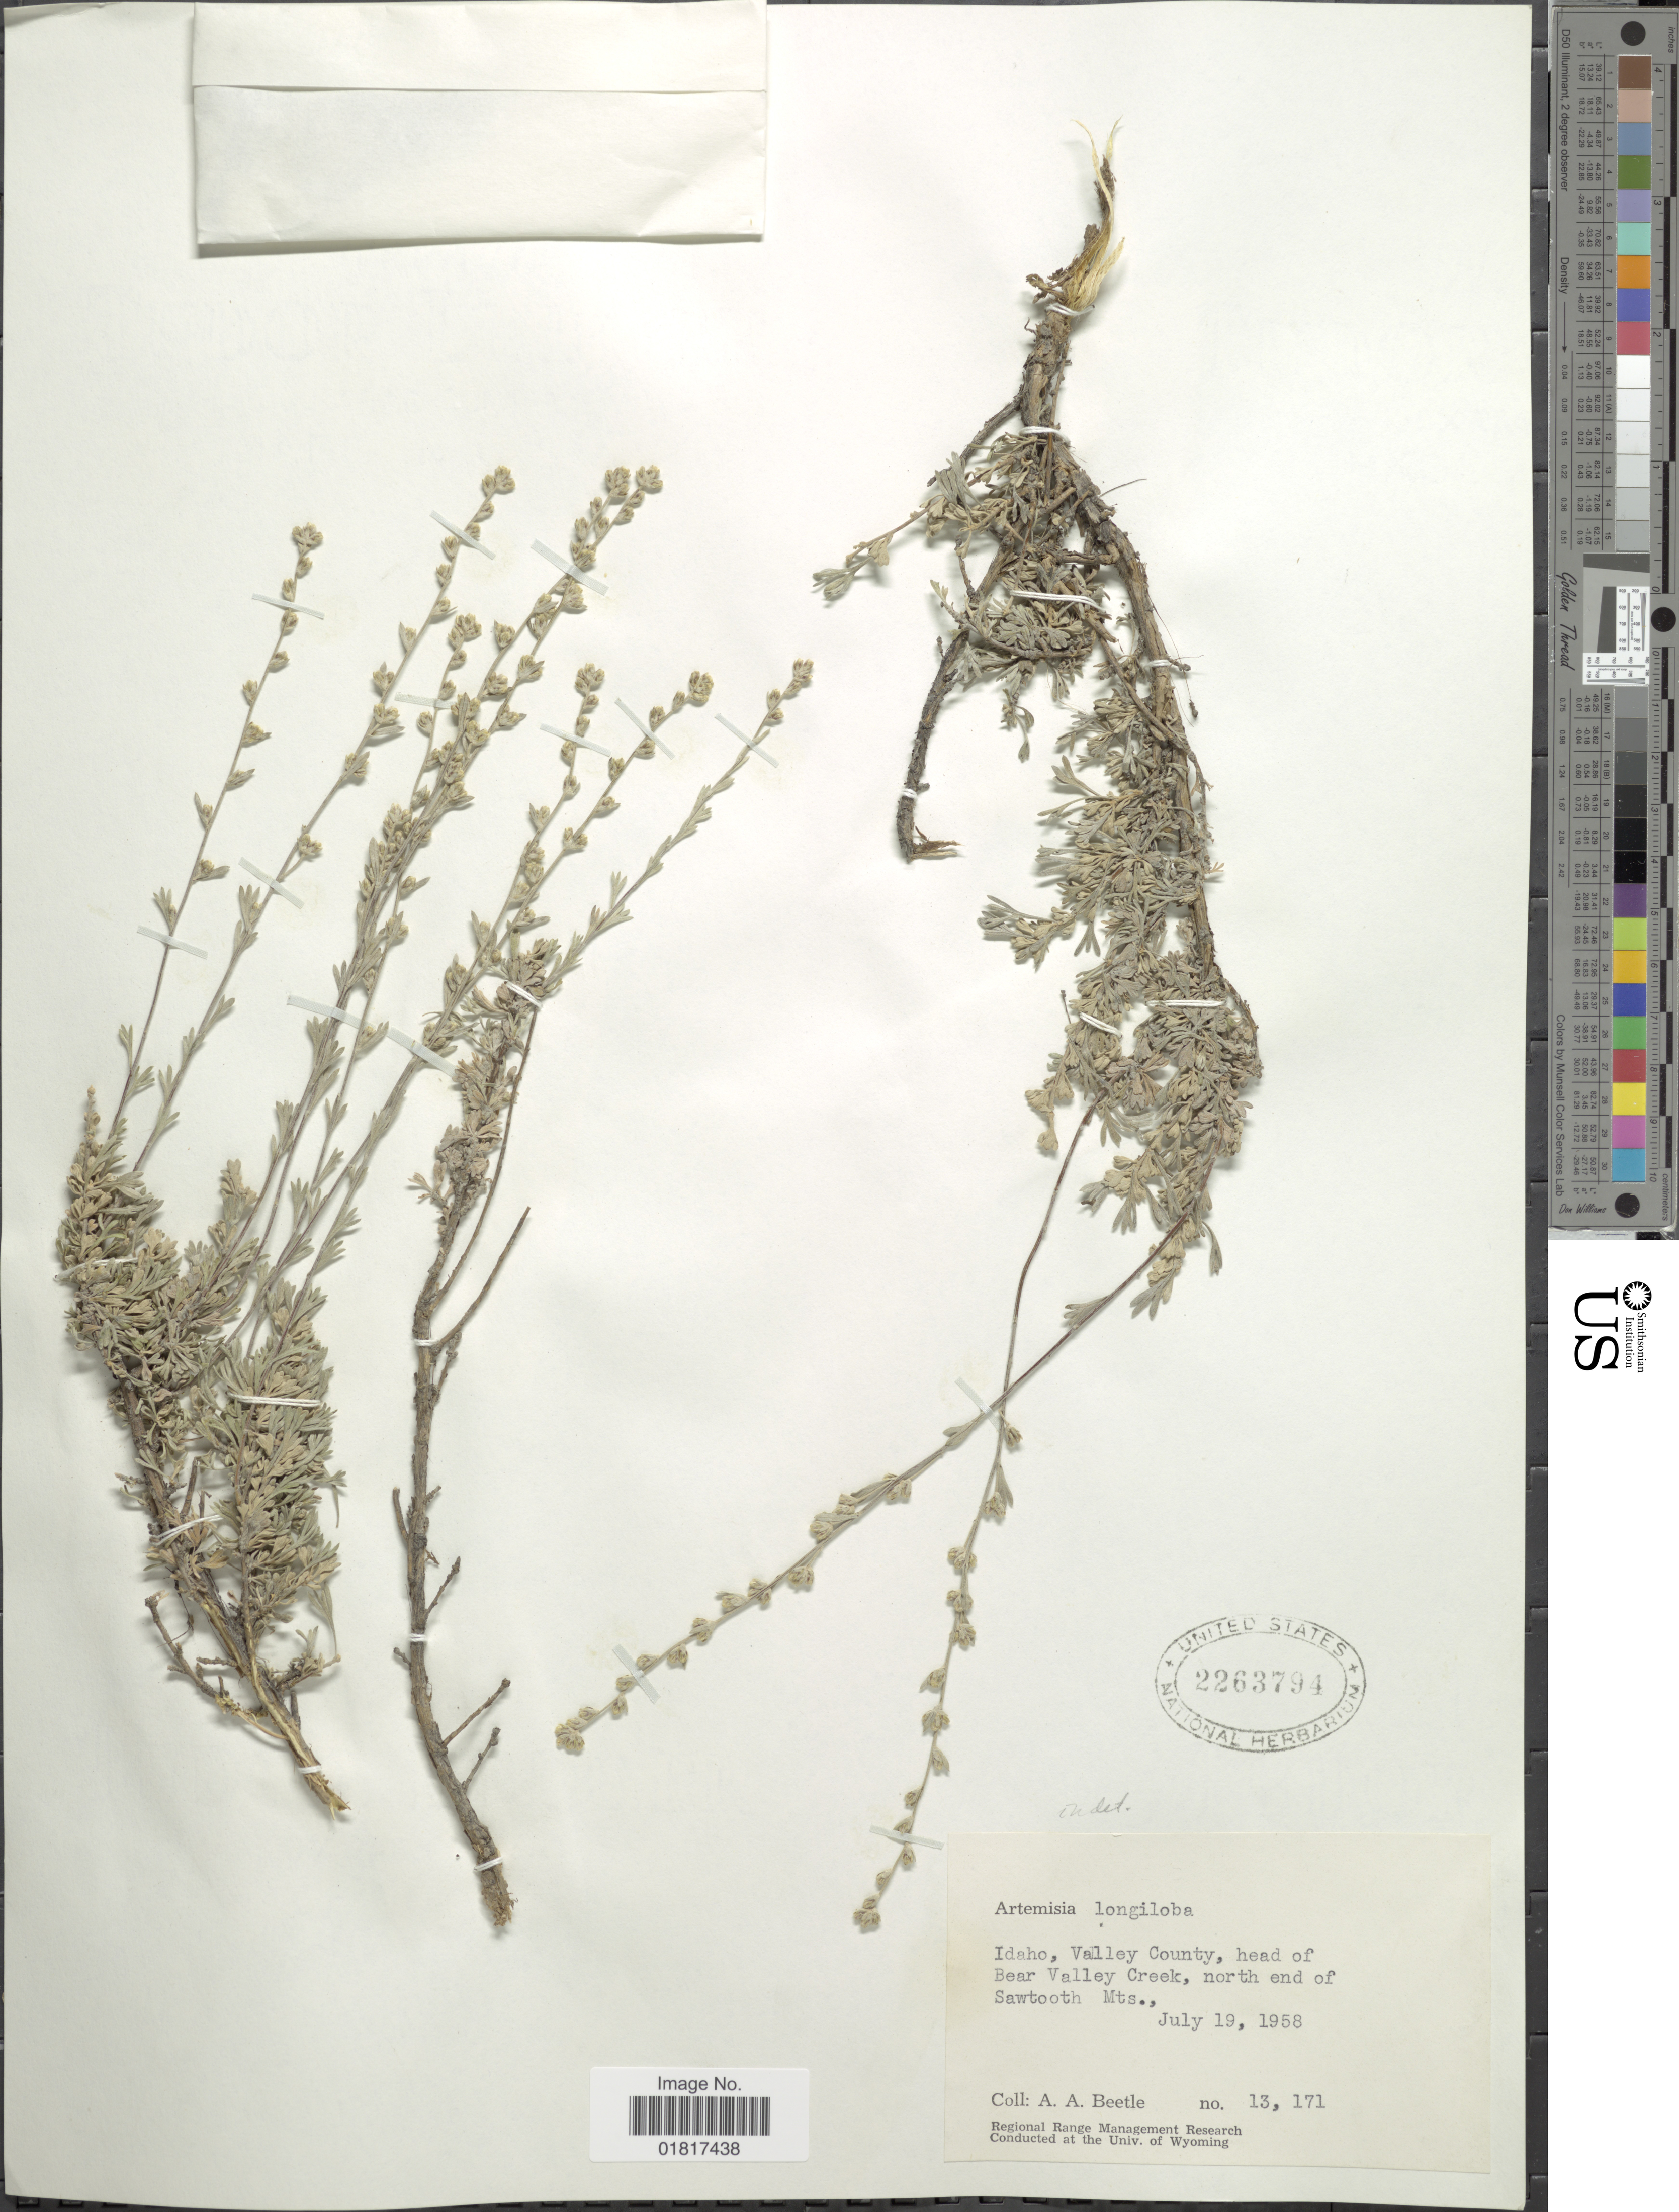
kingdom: Plantae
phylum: Tracheophyta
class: Magnoliopsida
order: Asterales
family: Asteraceae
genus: Artemisia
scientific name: Artemisia sp.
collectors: A. A. Beetle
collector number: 13171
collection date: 1958-07-19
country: United States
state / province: Idaho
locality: Valley County, head of Bear Valley Creek, north end of Swatooth Mts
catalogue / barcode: US 2263794